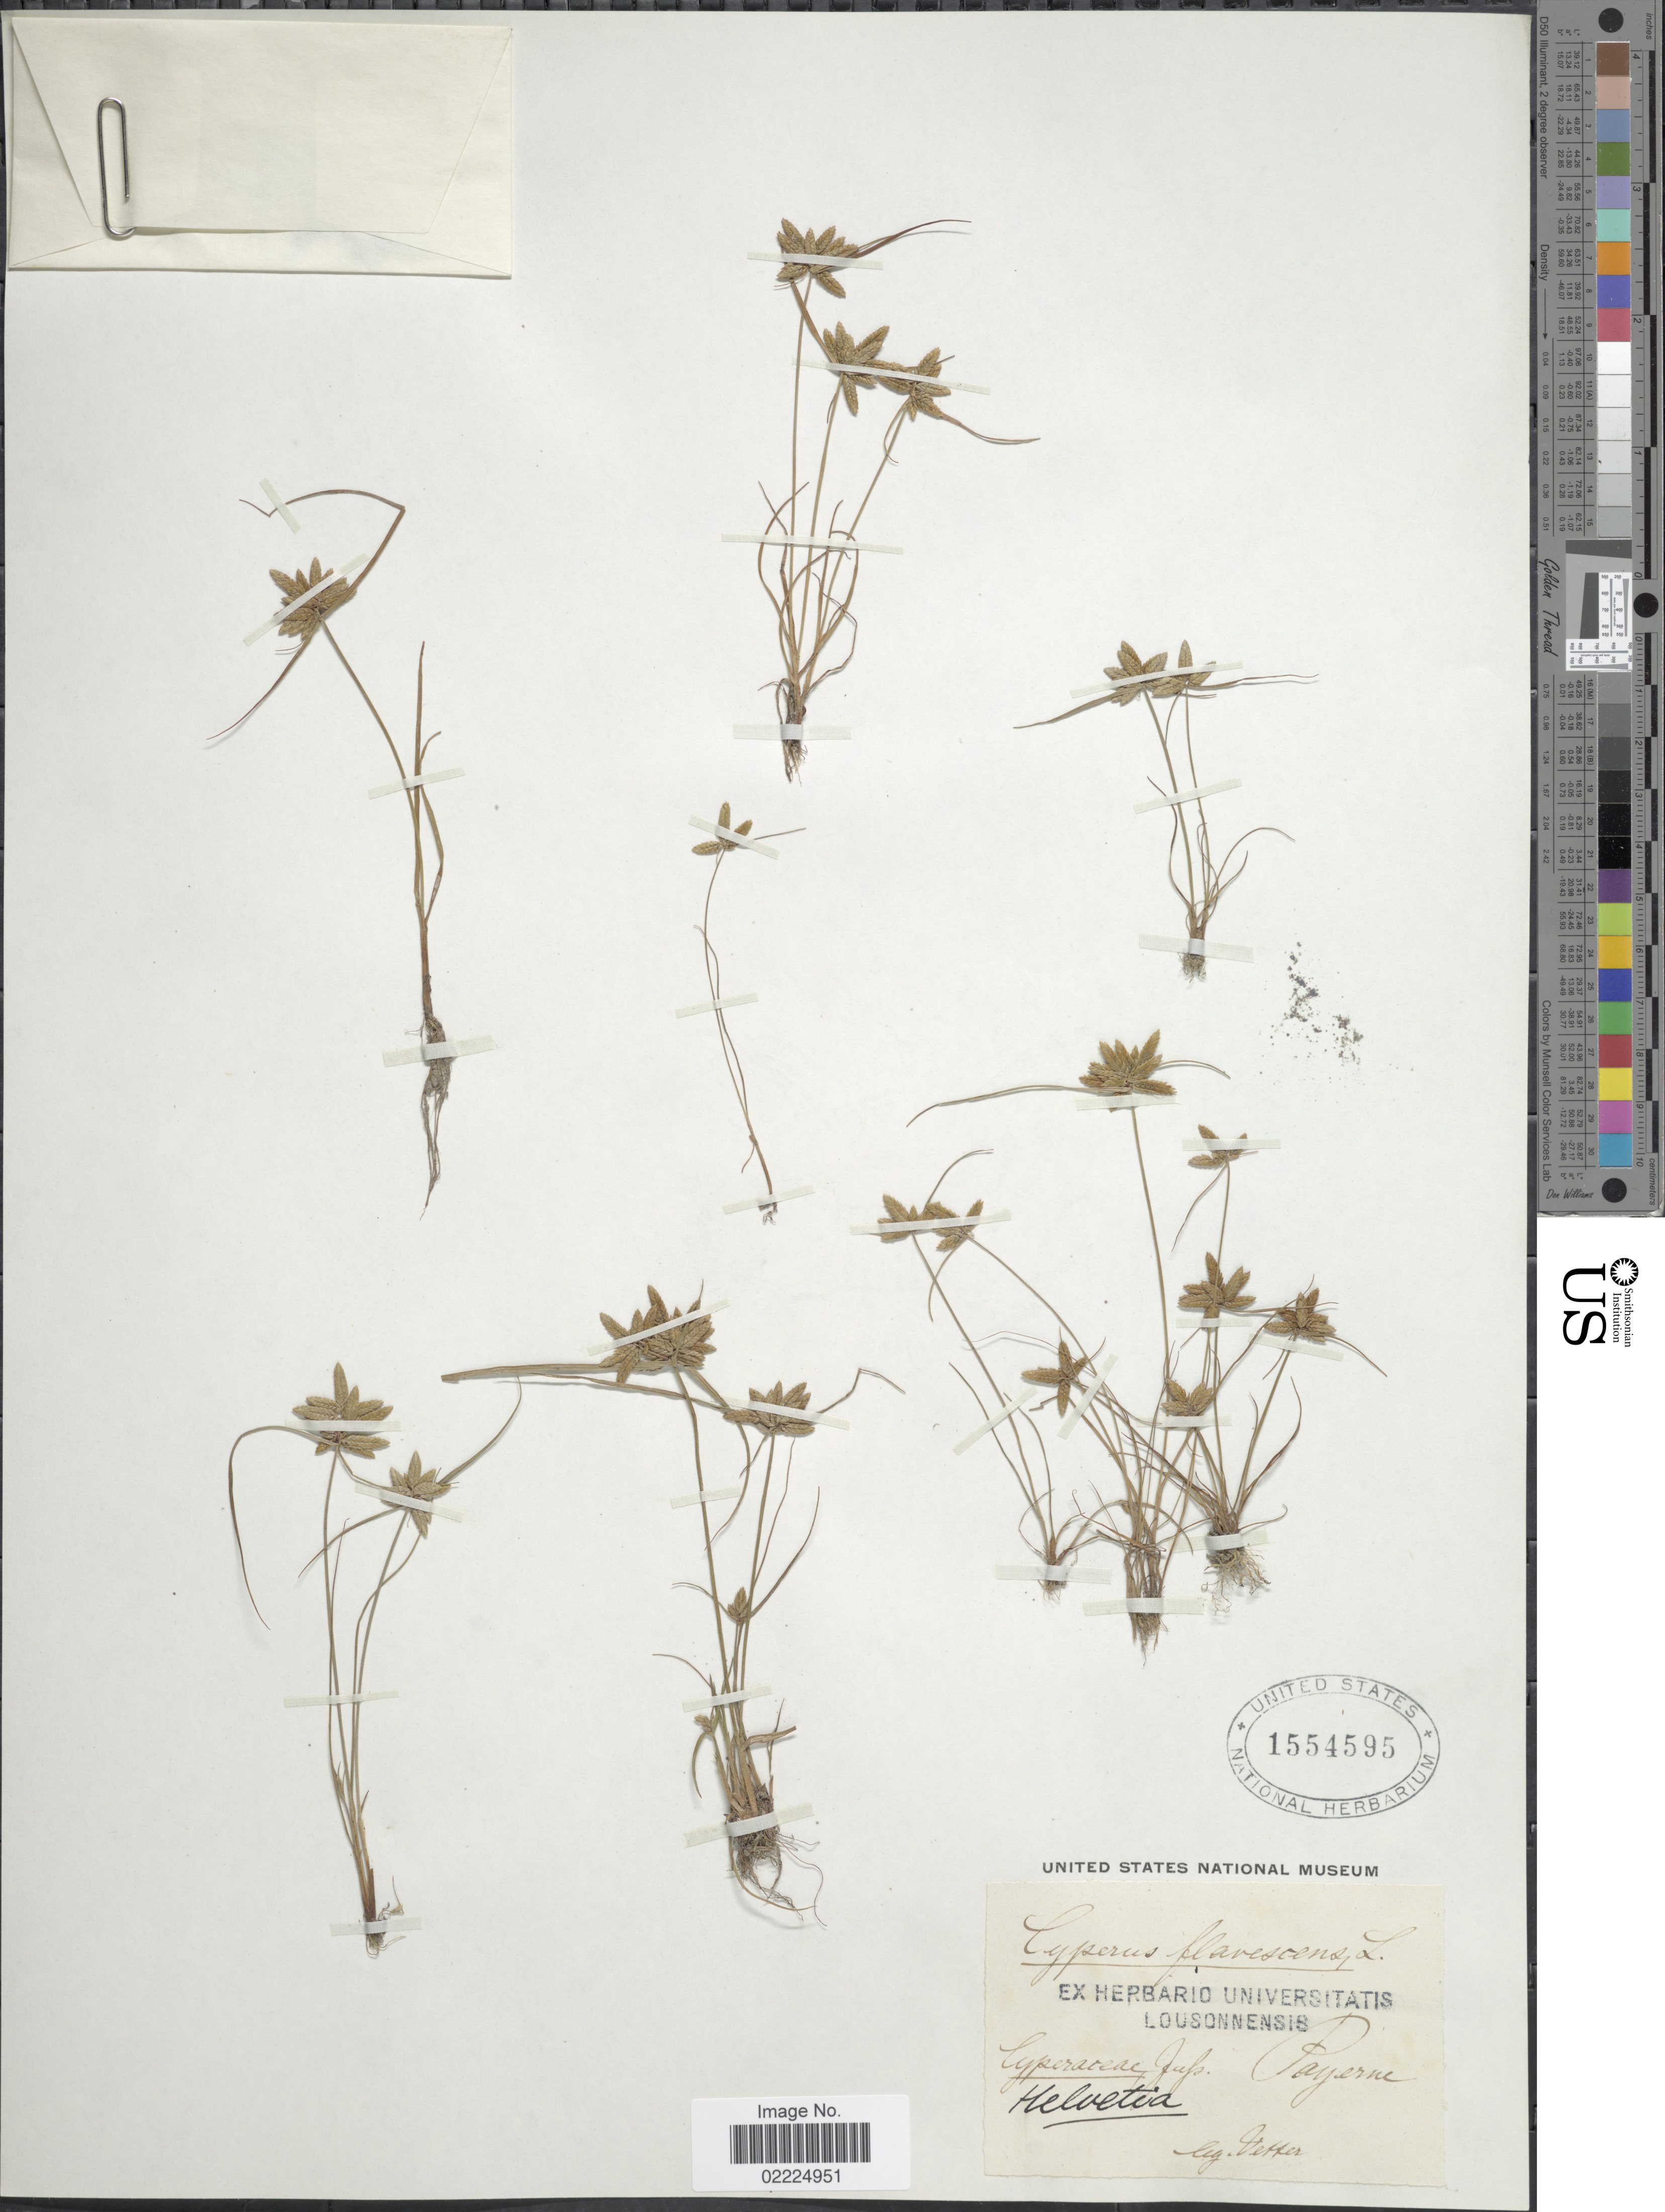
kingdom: Plantae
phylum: Tracheophyta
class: Liliopsida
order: Poales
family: Cyperaceae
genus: Cyperus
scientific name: Cyperus flavescens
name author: L.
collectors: J. Vetter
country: Switzerland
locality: Helvetia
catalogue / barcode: US 1554595